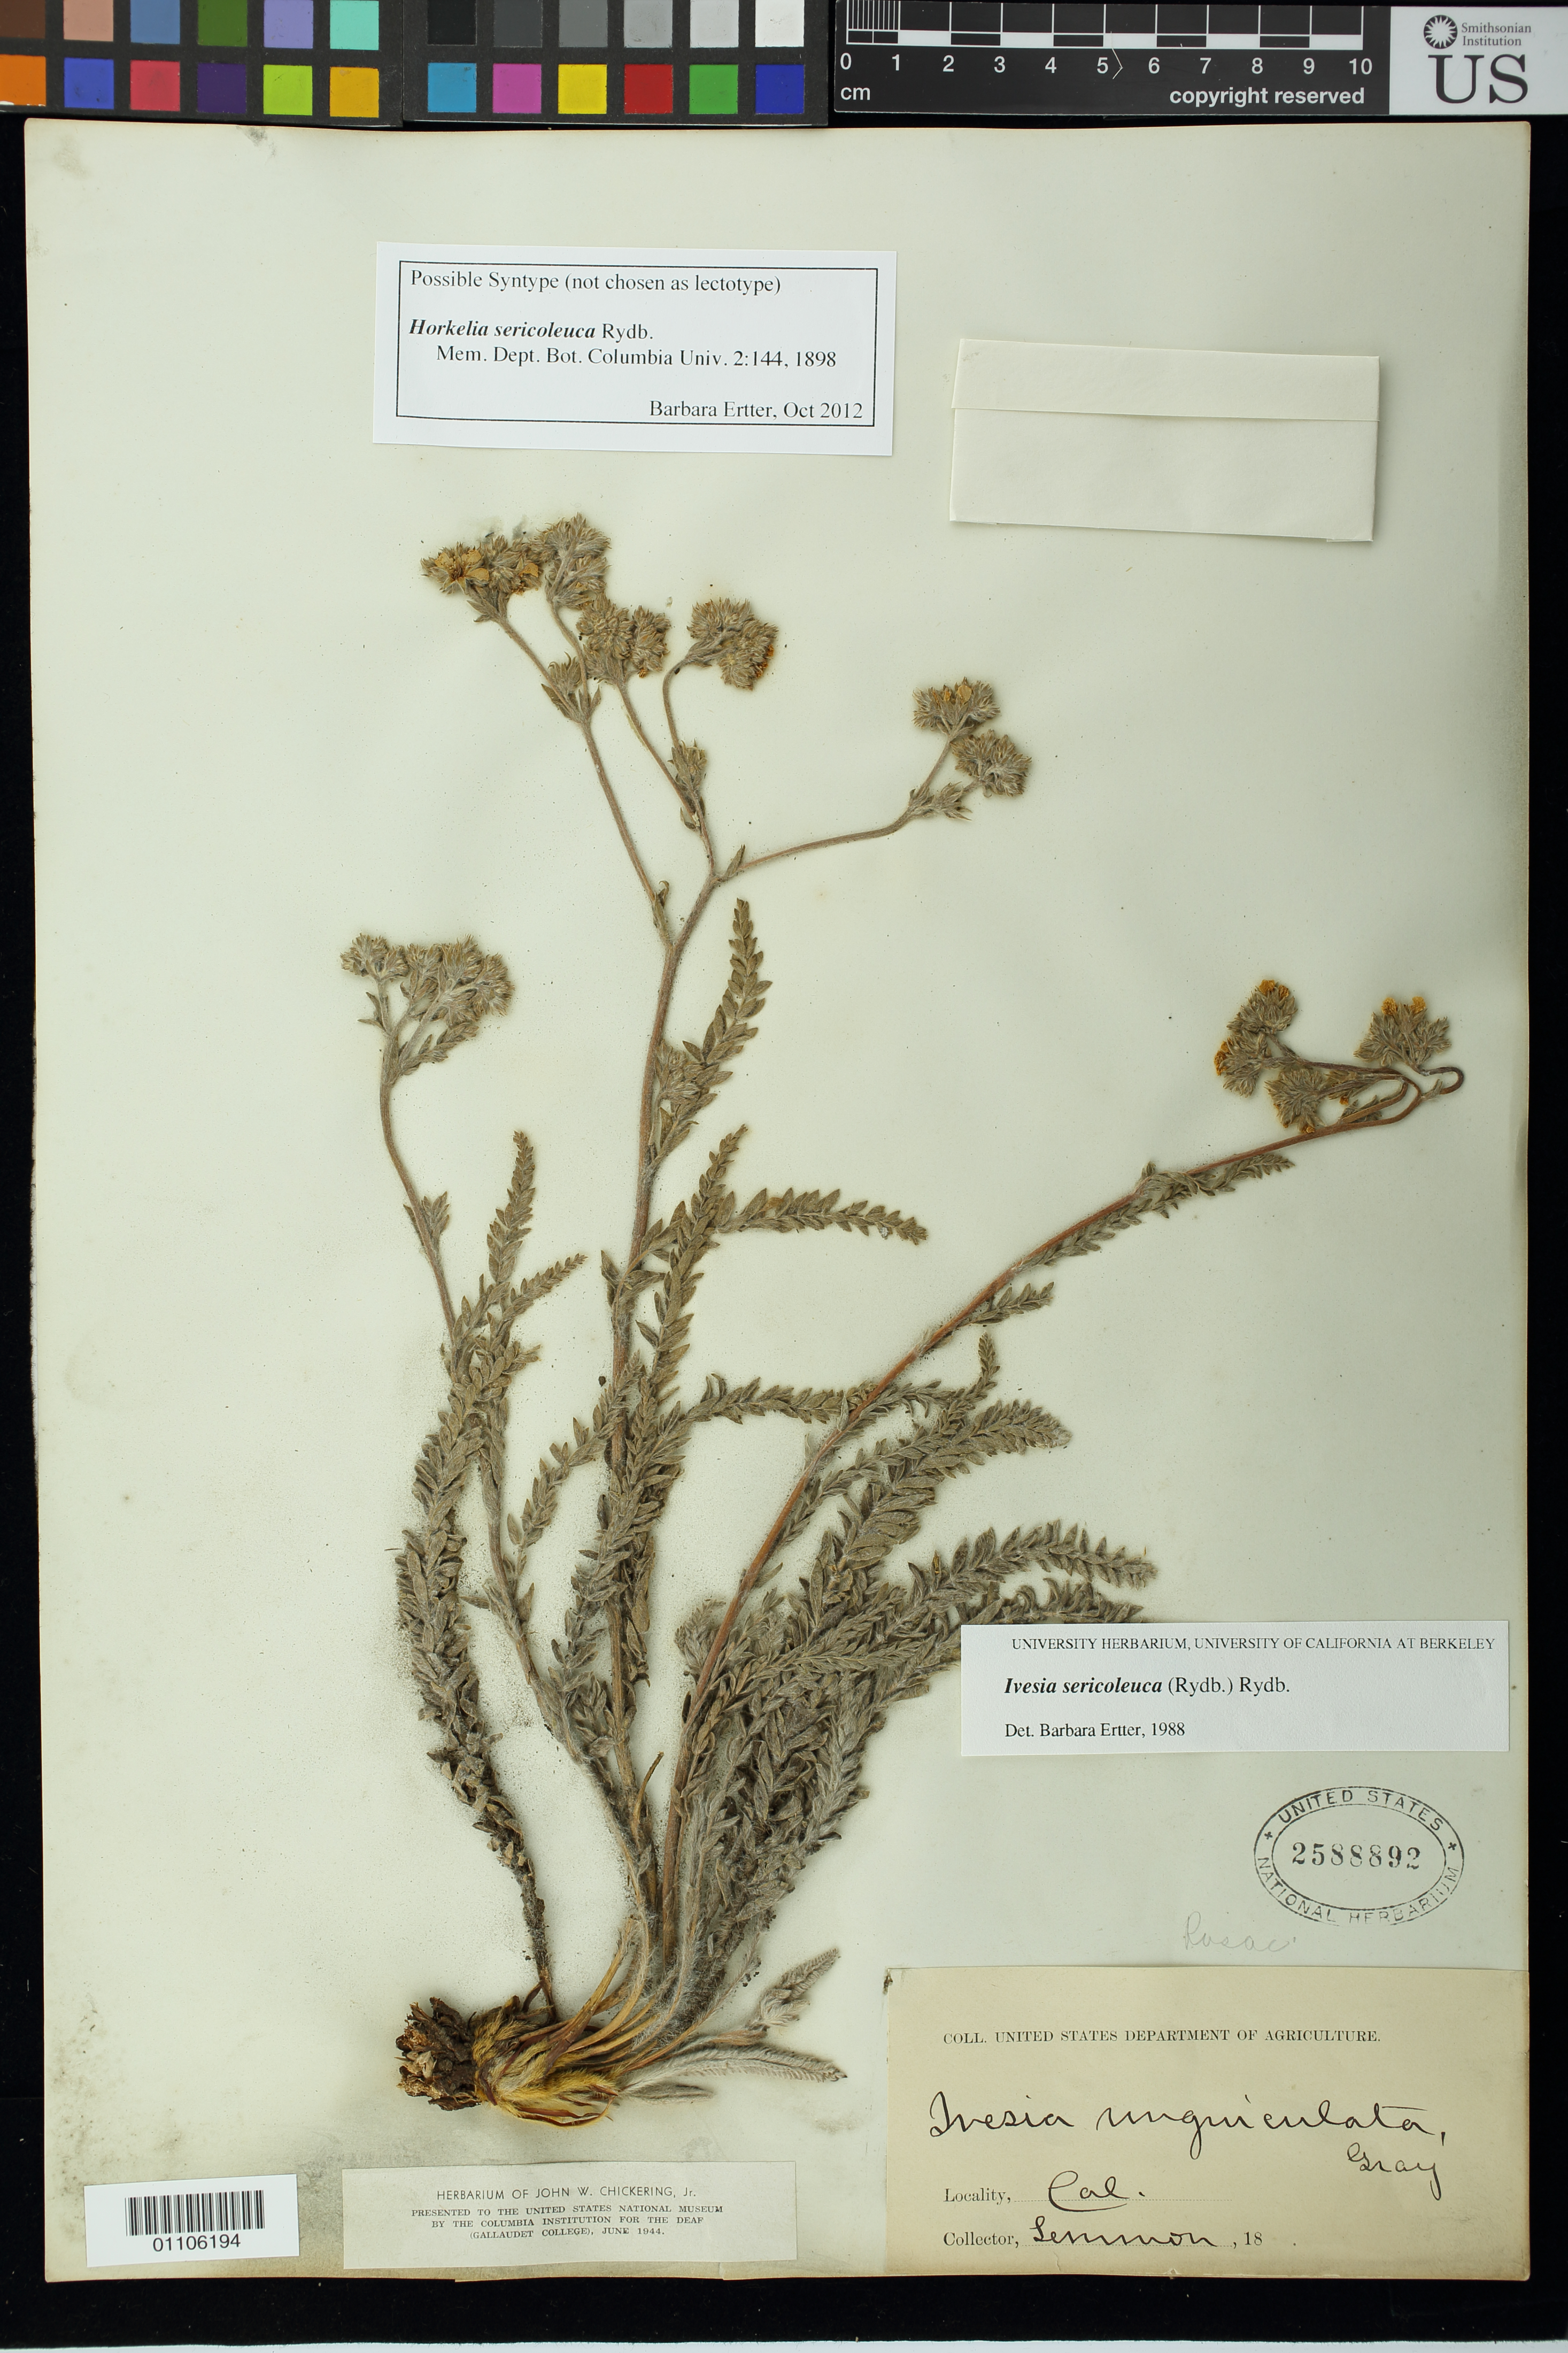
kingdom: Plantae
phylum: Tracheophyta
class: Magnoliopsida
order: Rosales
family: Rosaceae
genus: Horkelia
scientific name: Horkelia sericoleuca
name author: Rydb.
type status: Possible Syntype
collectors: J. G. Lemmon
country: United States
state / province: California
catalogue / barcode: US 2588892